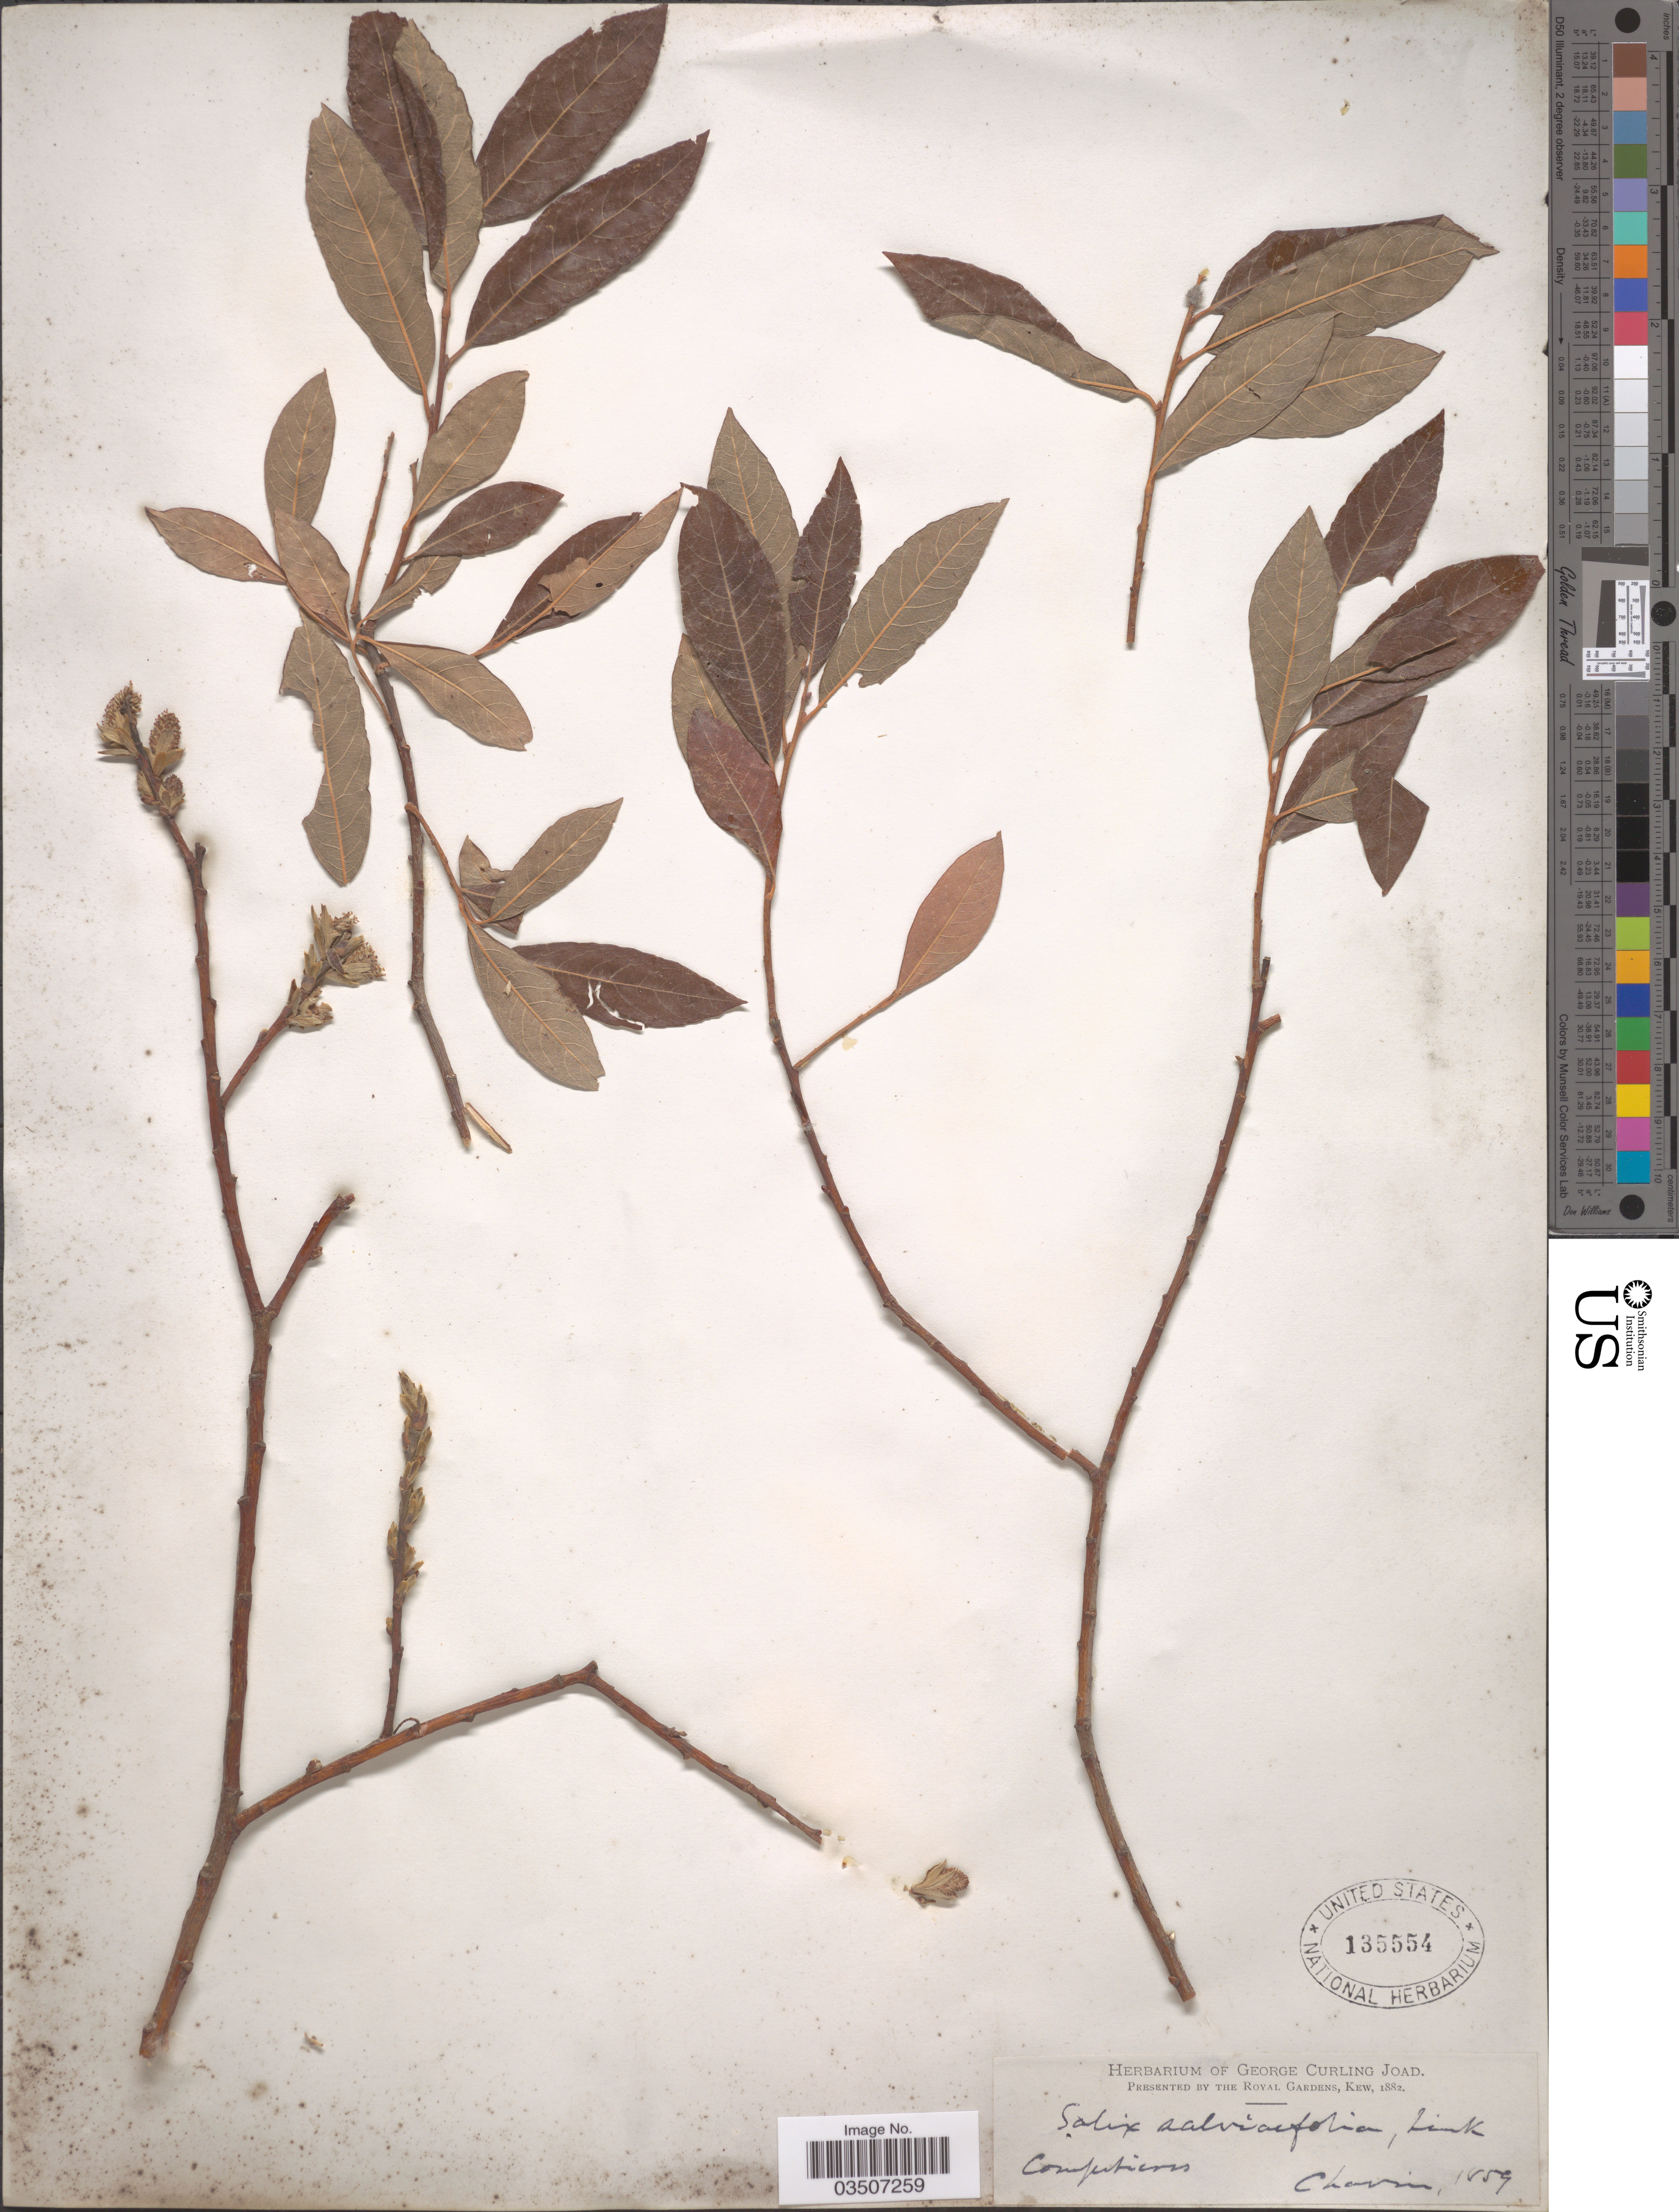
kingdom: Plantae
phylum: Tracheophyta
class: Magnoliopsida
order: Malpighiales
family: Salicaceae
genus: Salix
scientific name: Salix salviaefolia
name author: Brot.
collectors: -. Chavin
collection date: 1859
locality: Competieres [interpreted].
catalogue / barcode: US 135554